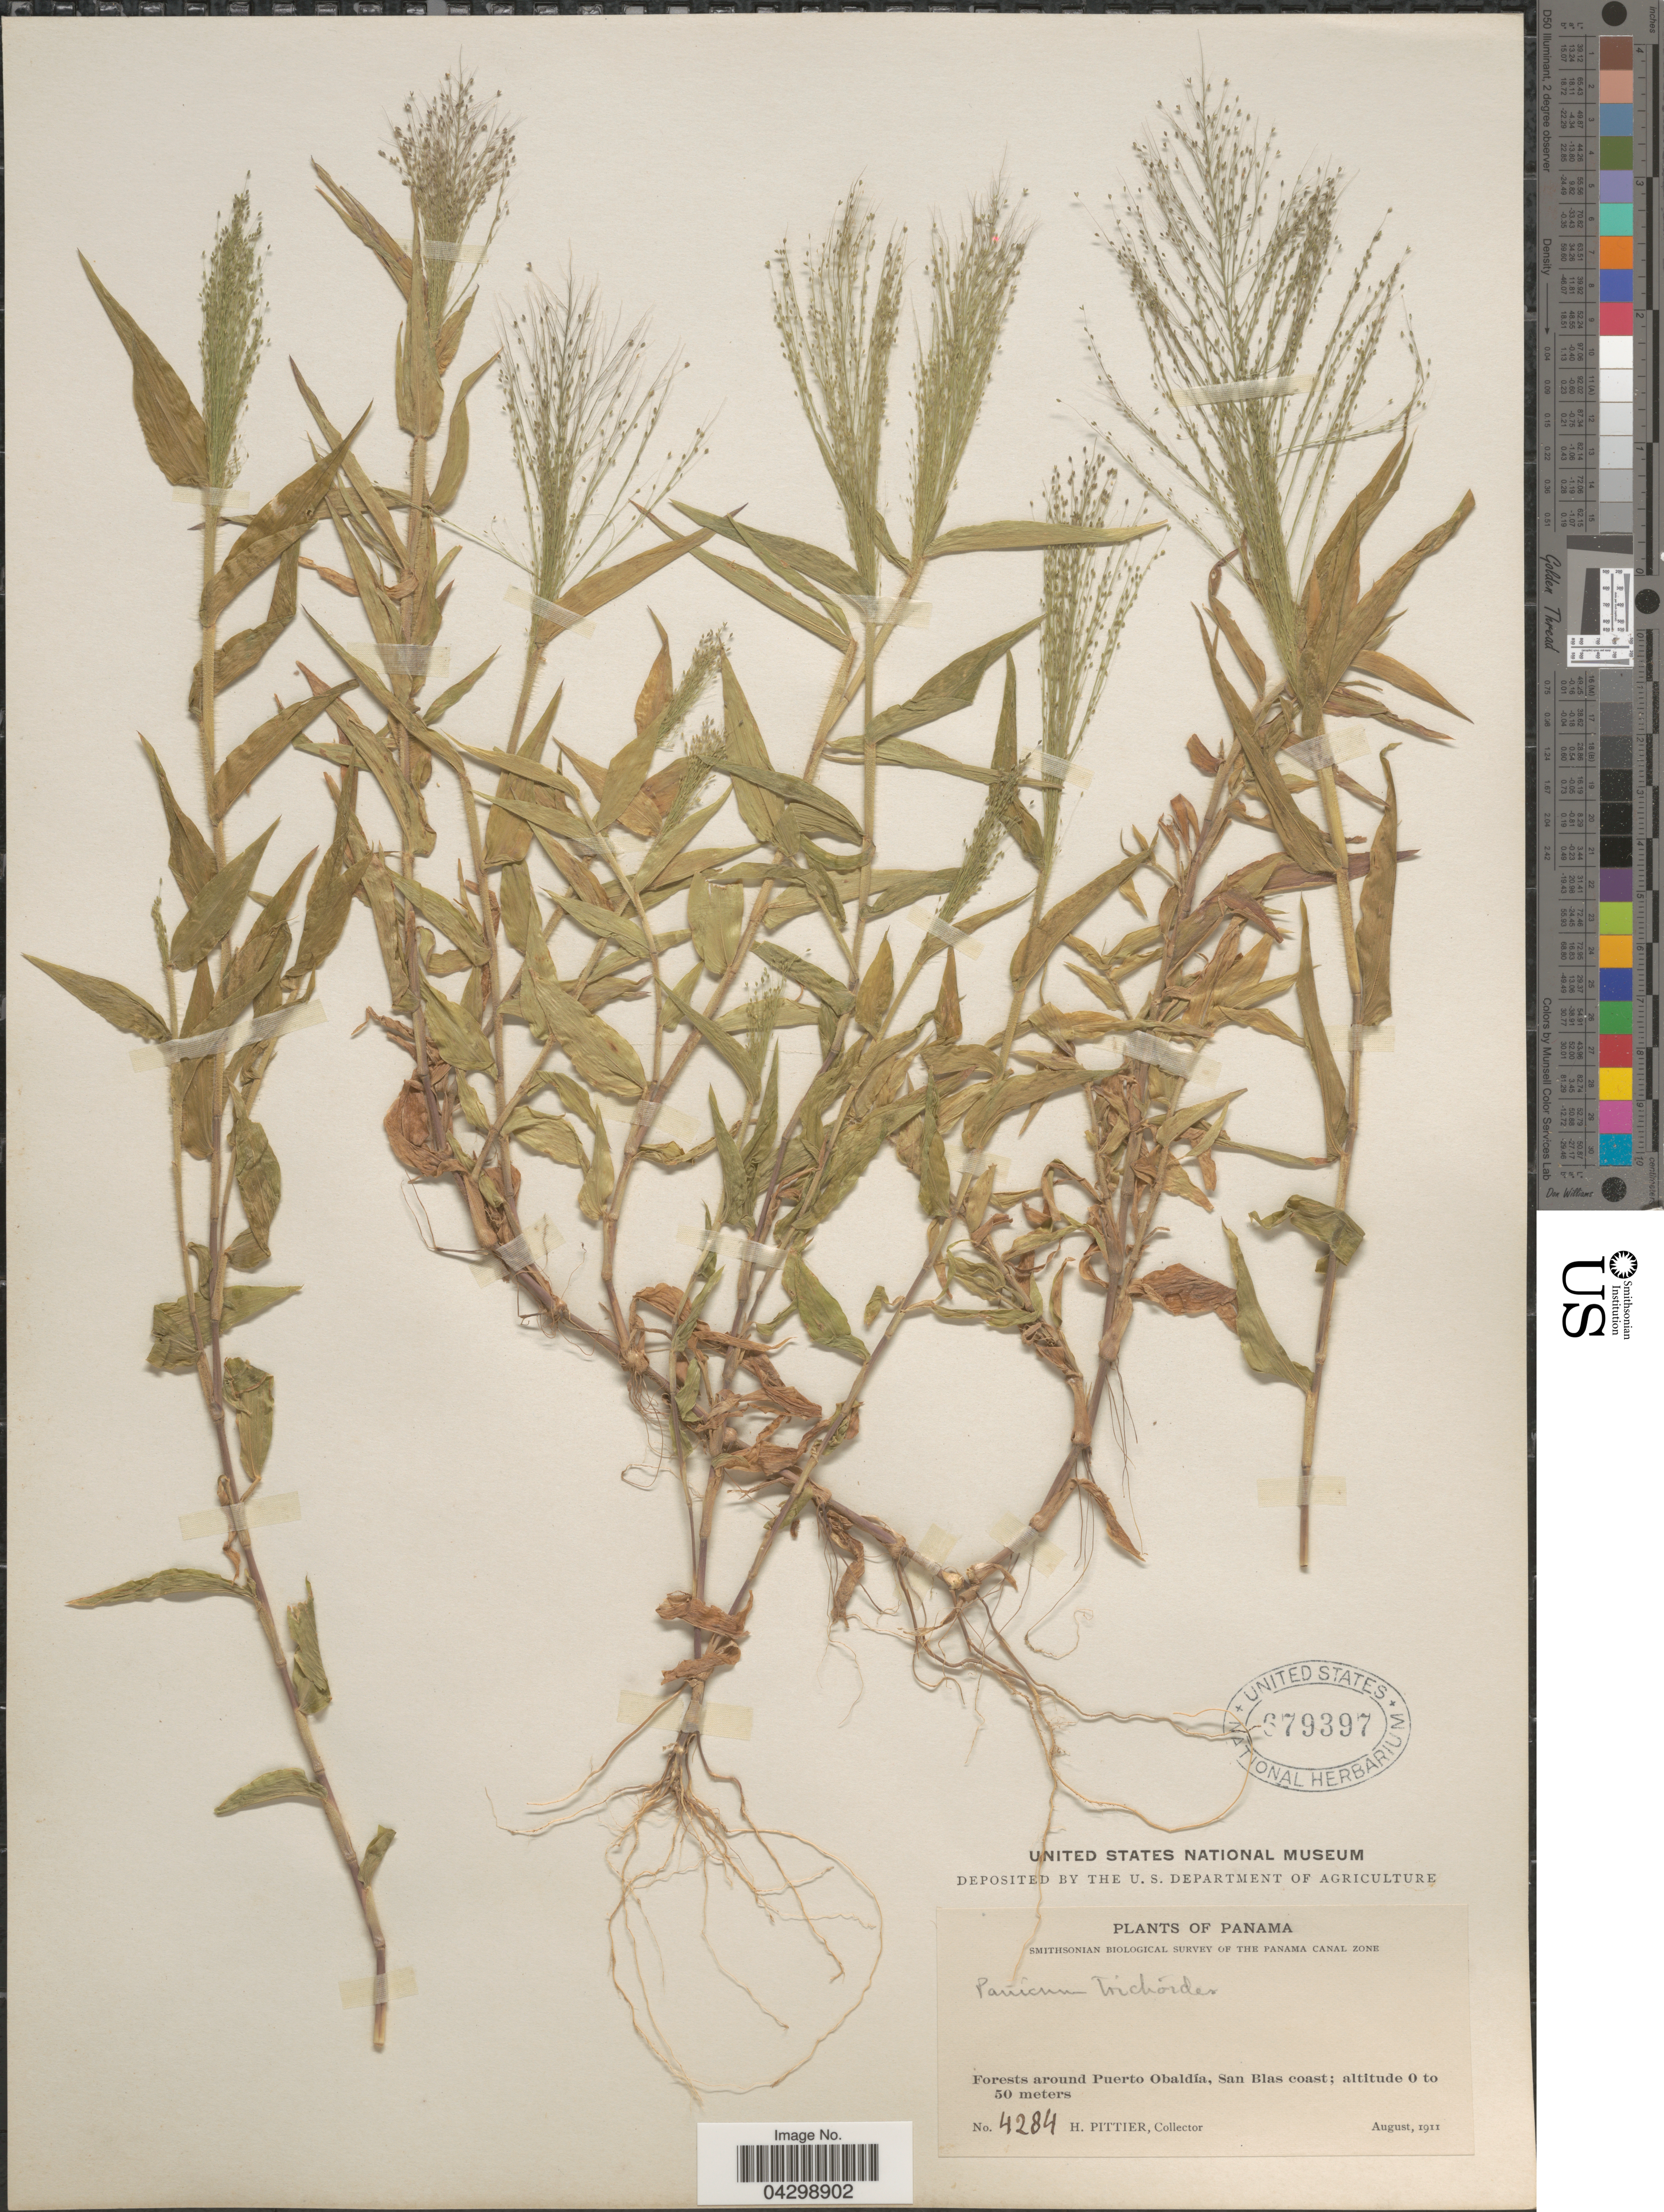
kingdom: Plantae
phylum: Tracheophyta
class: Liliopsida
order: Poales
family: Poaceae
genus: Panicum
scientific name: Panicum trichoides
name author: Sw.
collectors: H. F. Pittier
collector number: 4284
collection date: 1911-08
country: Panama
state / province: Kuna Yala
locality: Smithsonian Biological Survey of the Panama Canal Zone. Forests around Puerto Obaldía, San Blas coast.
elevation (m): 0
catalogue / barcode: US 679397